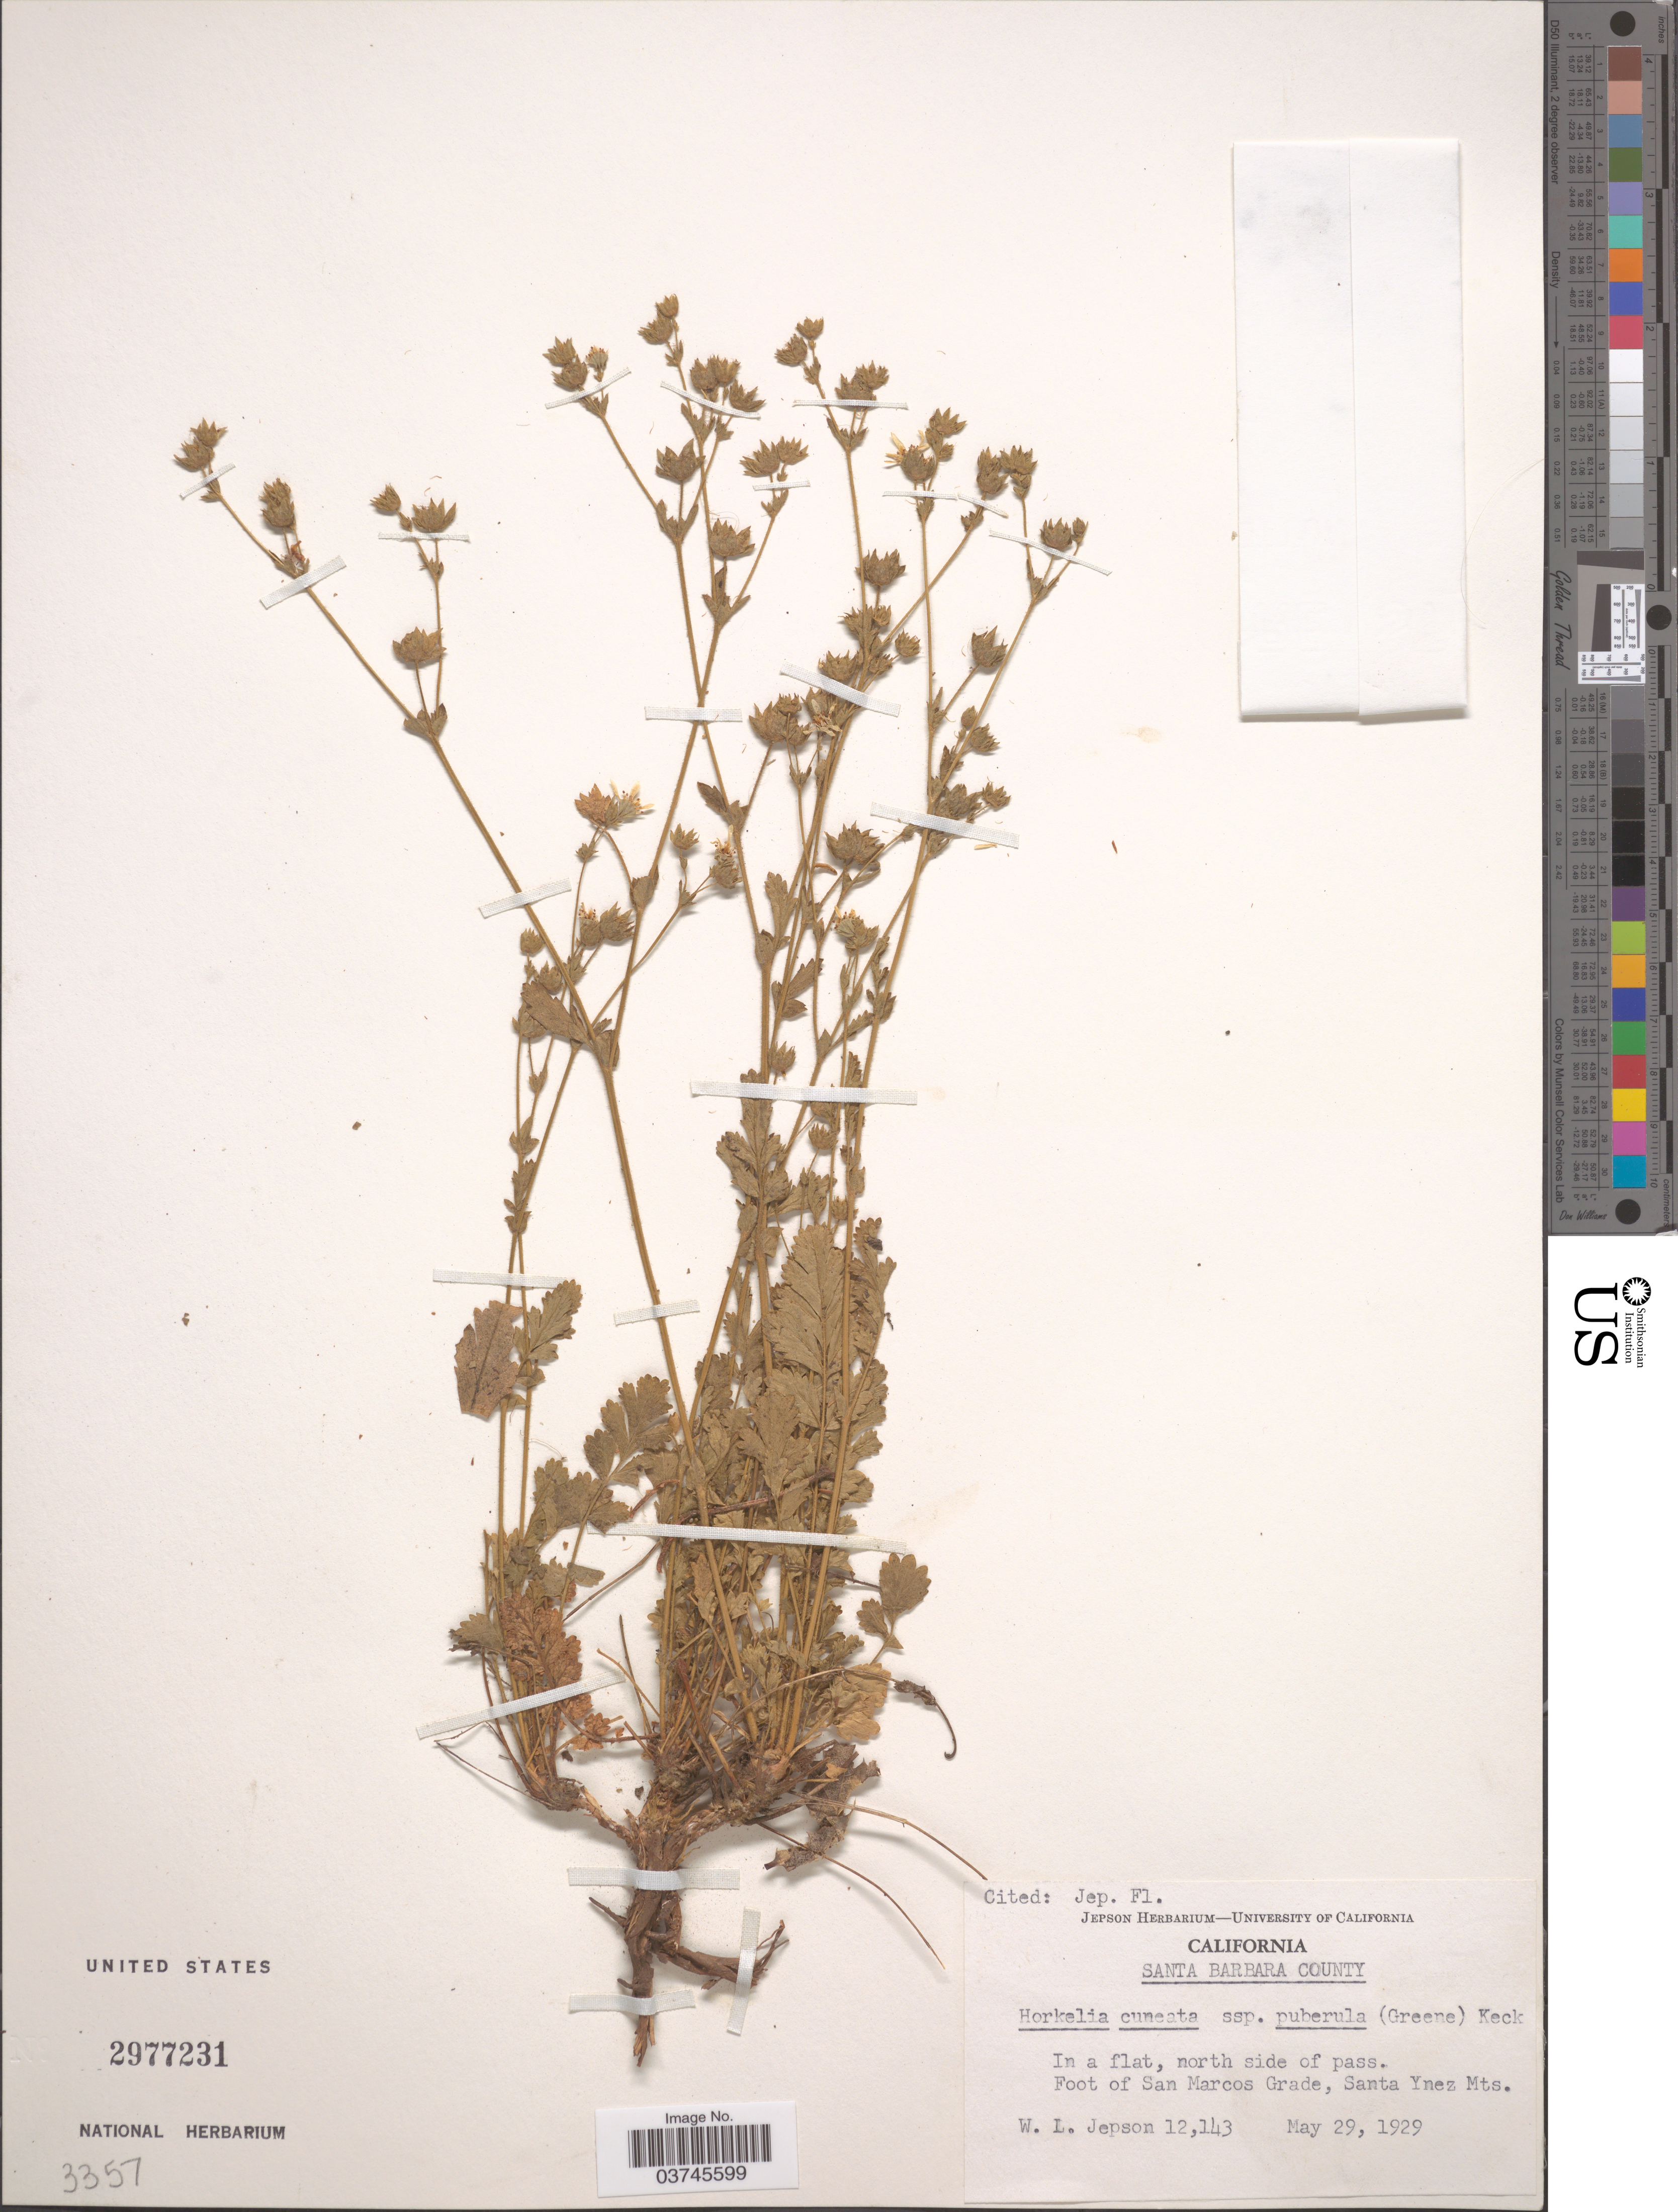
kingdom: Plantae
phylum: Tracheophyta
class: Magnoliopsida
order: Rosales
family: Rosaceae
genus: Potentilla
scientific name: Potentilla lindleyi var. puberula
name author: (Rydb.) Jeps.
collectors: W. L. Jepson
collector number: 12143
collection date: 1929-05-29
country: United States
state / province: California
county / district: Santa Barbara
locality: San Barbara County. Foot of San Marcos Grade, Santa Ynez Mts.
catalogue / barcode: US 2977231